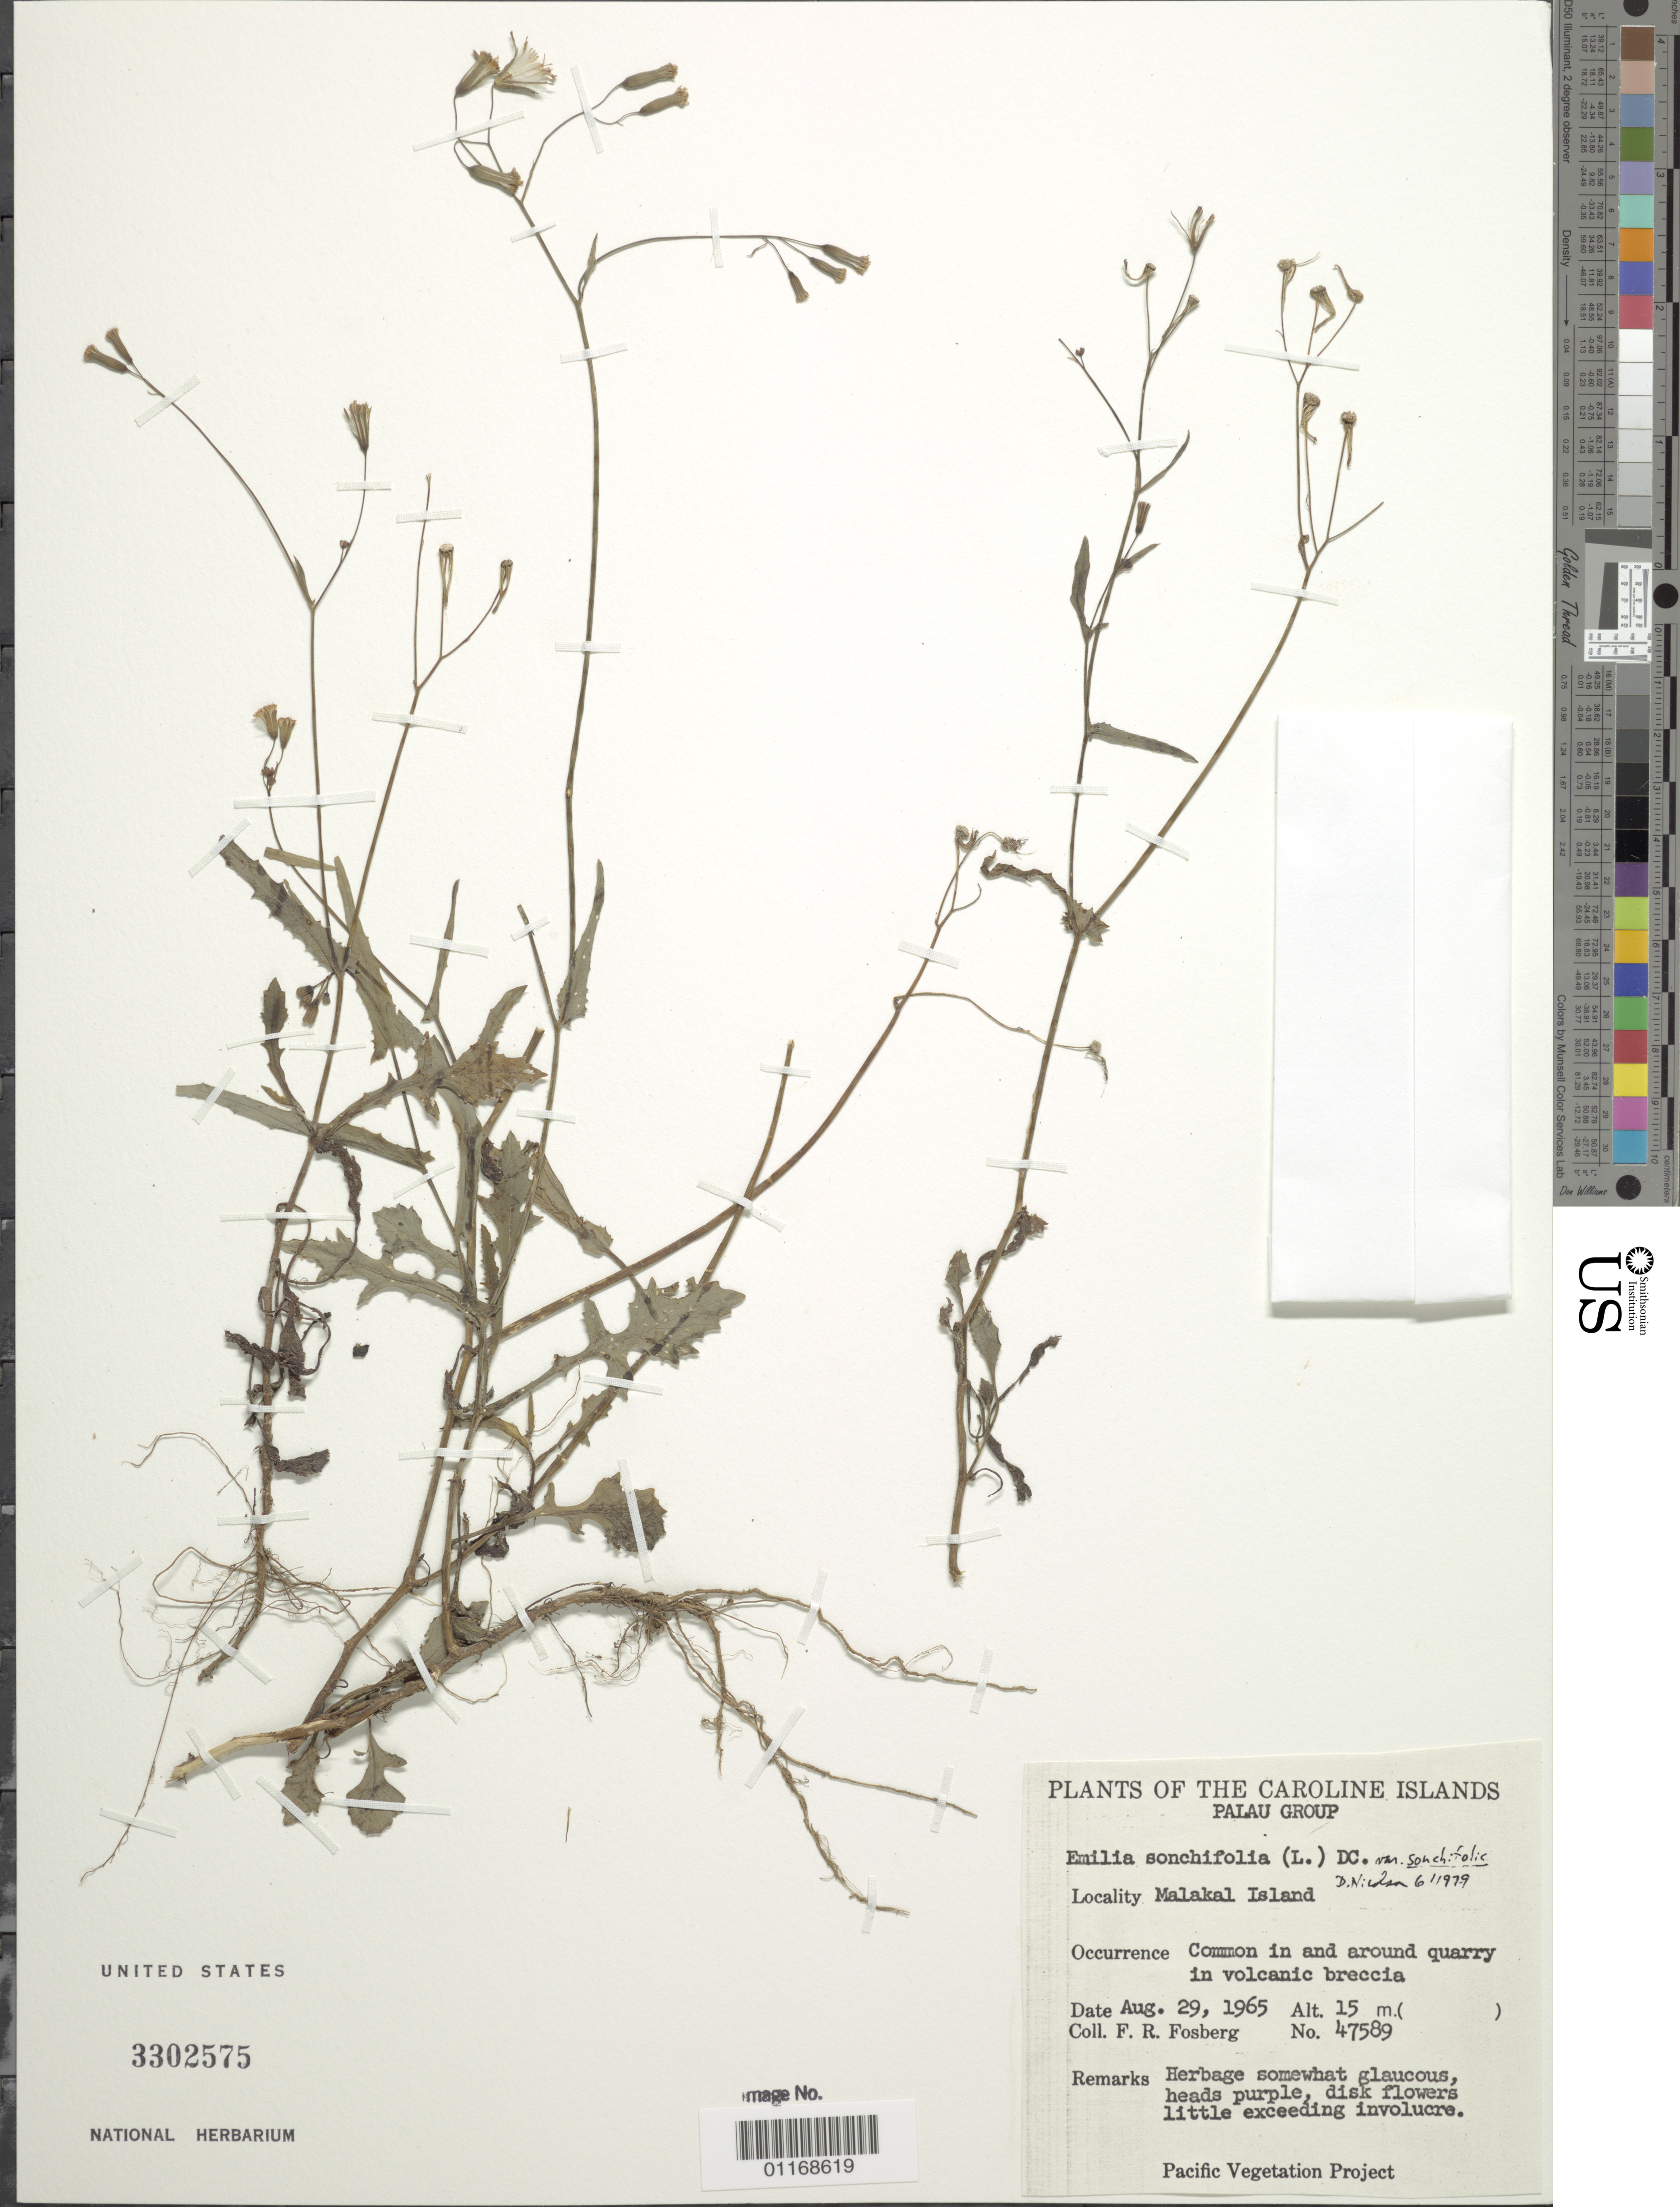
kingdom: Plantae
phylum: Tracheophyta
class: Magnoliopsida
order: Asterales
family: Asteraceae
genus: Emilia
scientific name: Emilia sonchifolia var. sonchifolia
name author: (L.) DC.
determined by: Nicholson, D. H., (US), NMNH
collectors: F. R. Fosberg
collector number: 47589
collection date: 1965-08-29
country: Palau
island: Ngemelachel (Malakal)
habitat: Quarry in volanic breccia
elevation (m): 15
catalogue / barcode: US 3302575